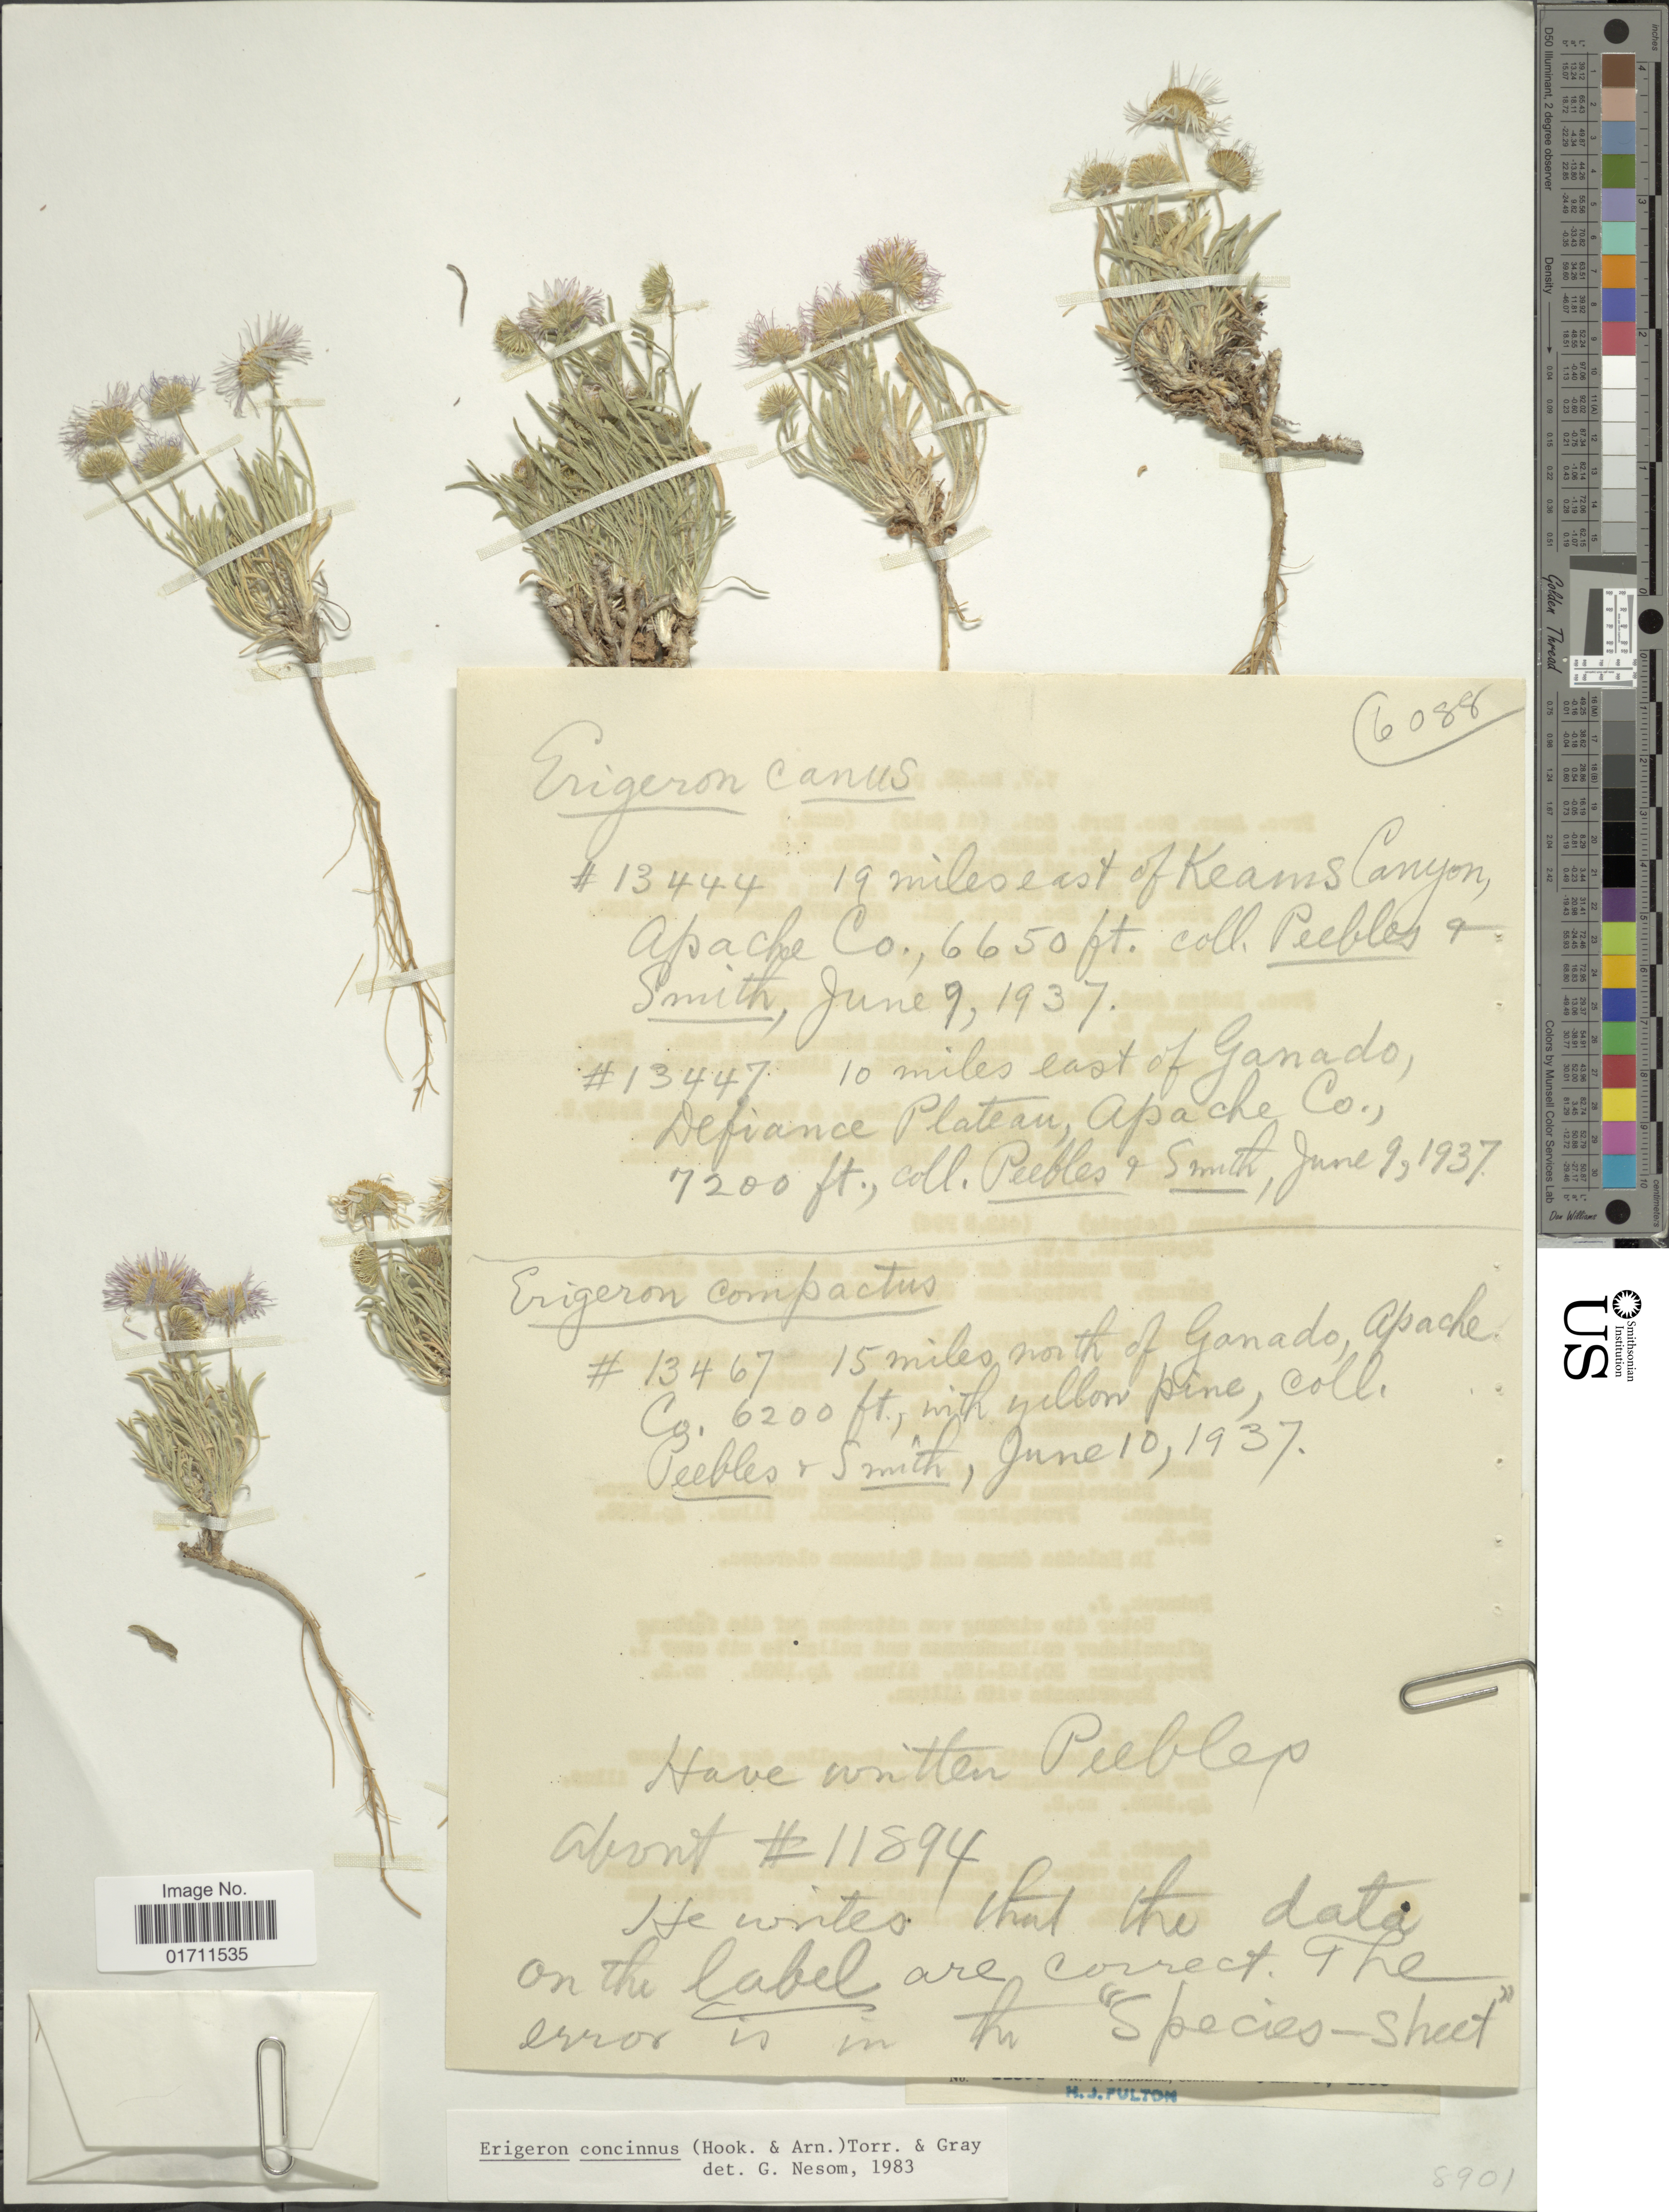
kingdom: Plantae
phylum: Tracheophyta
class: Magnoliopsida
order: Asterales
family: Asteraceae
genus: Erigeron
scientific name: Erigeron concinnus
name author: (Hook. & Arn.) Torr. & A. Gray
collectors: R. H. Peebles & -- Smith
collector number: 13447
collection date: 1937-06-09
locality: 10 miles of Ganado, Defiance Plateau, Apache Co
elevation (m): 2195